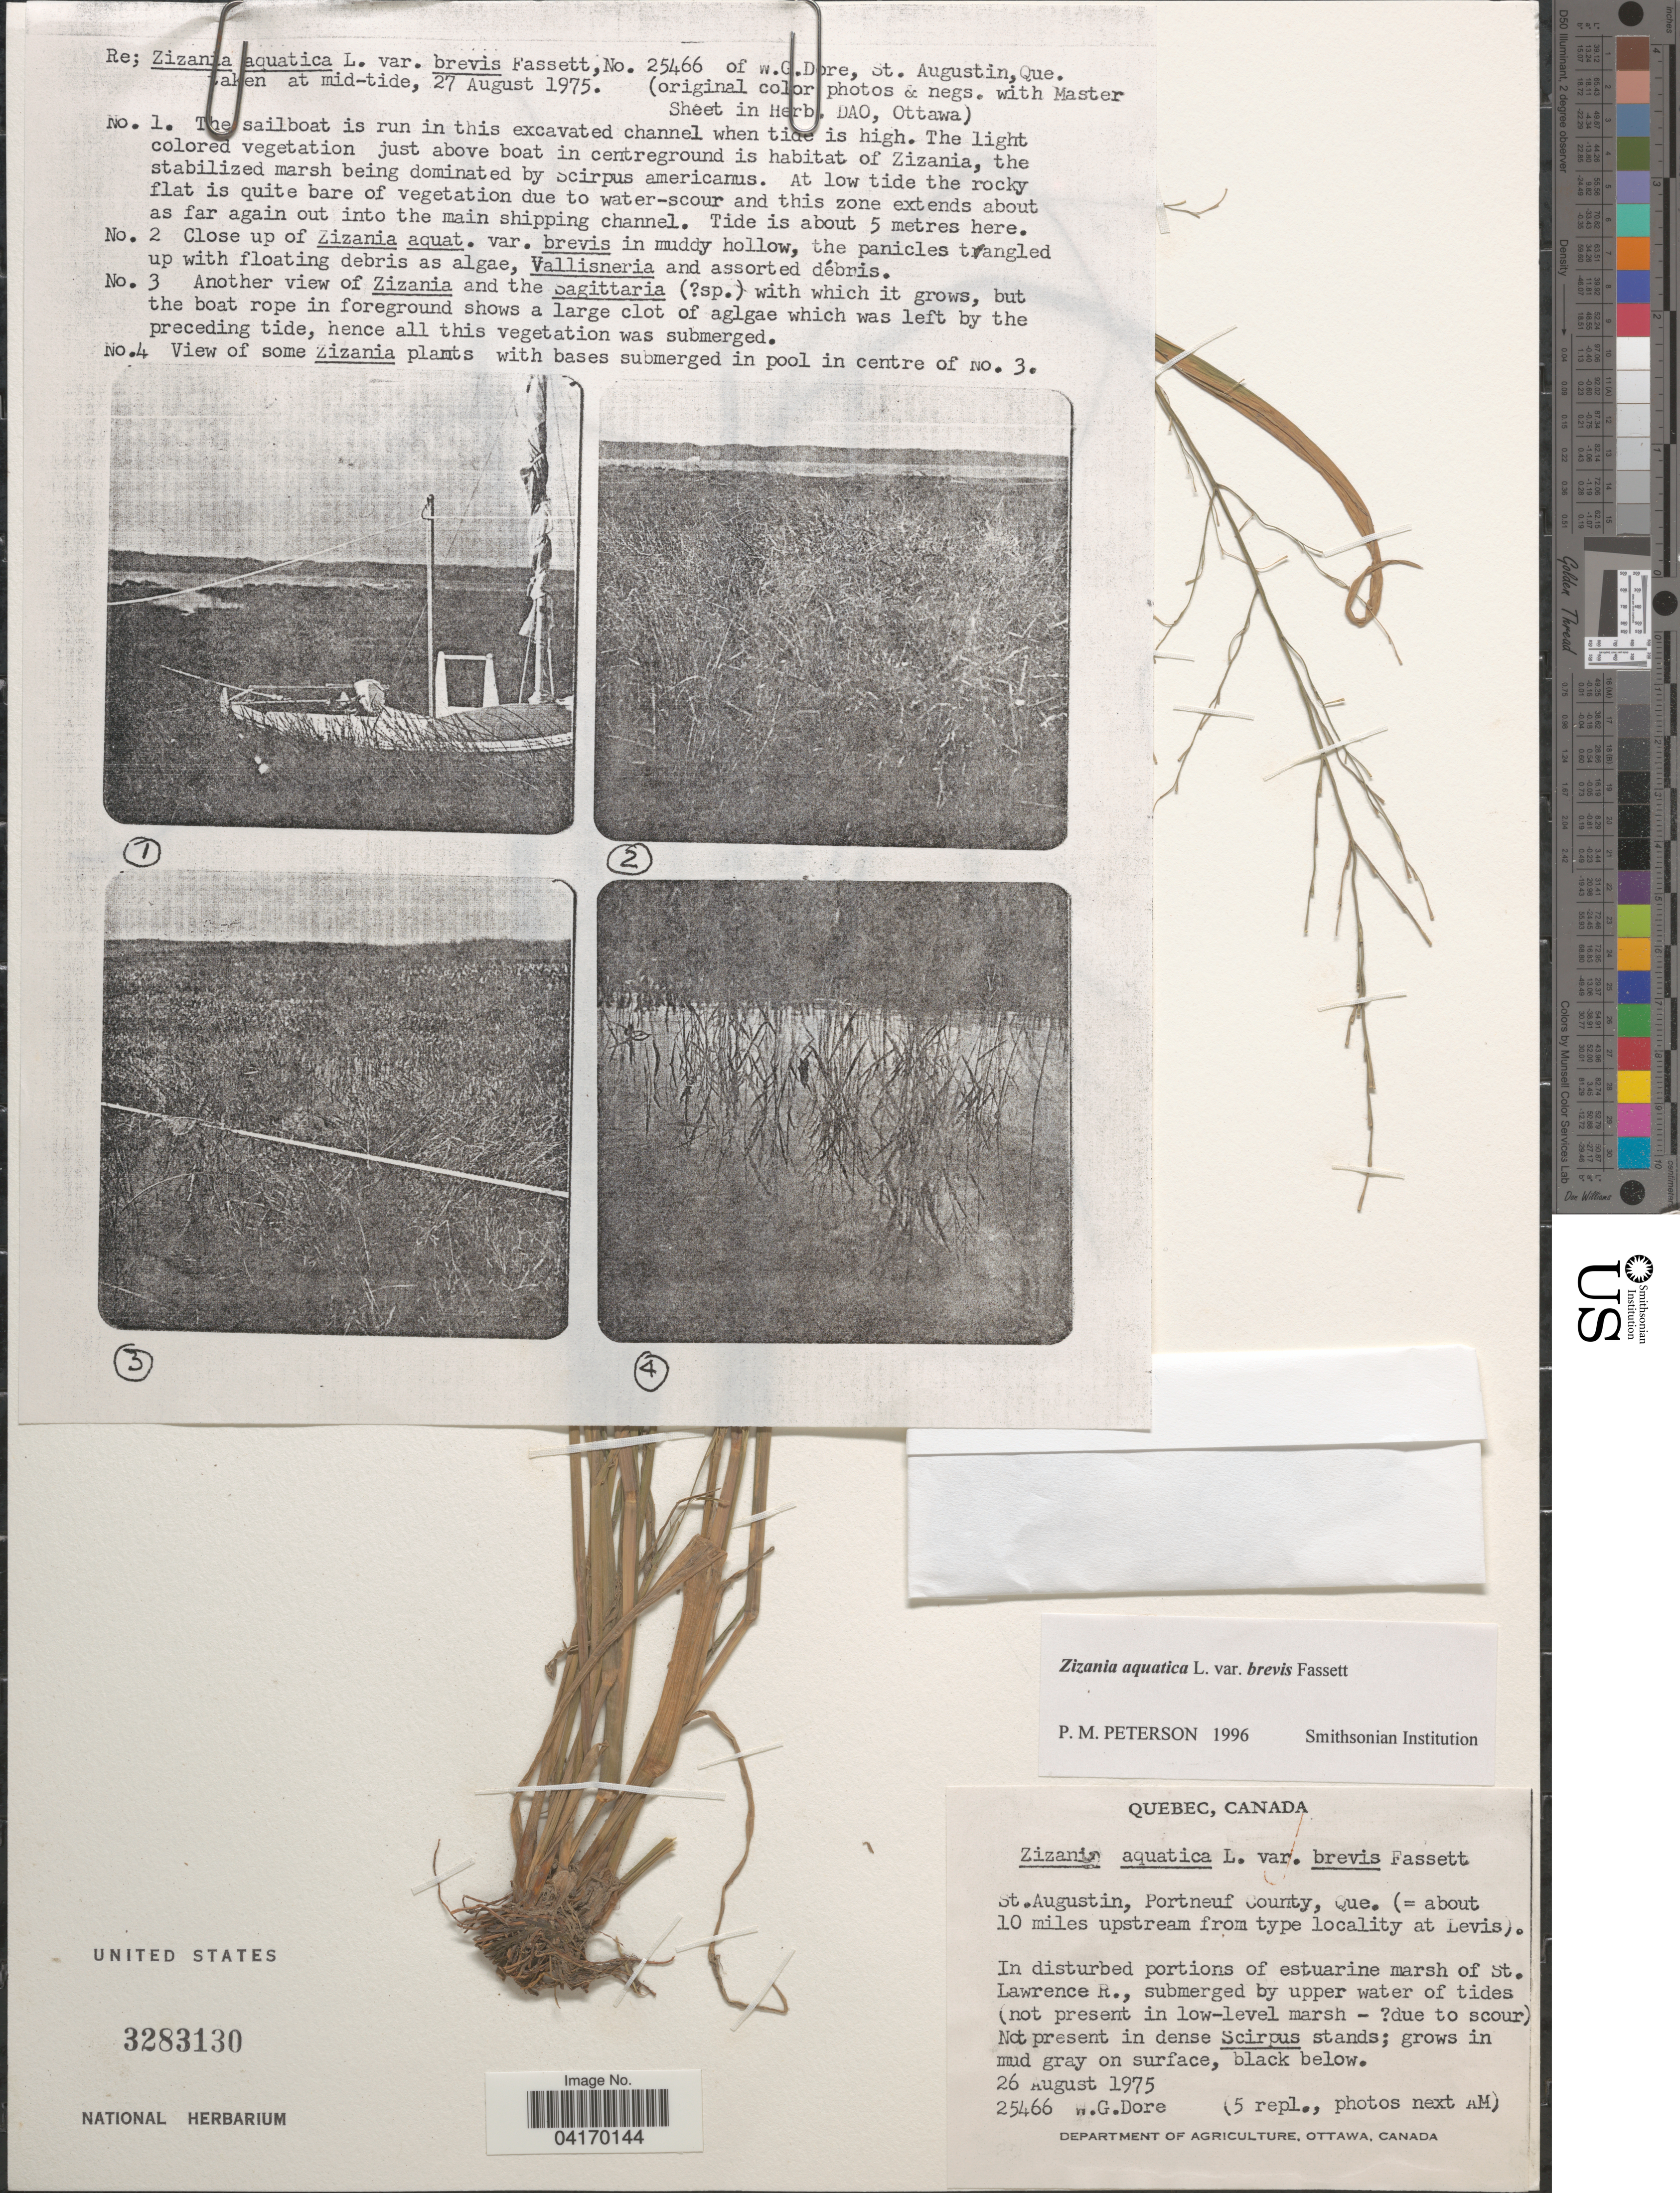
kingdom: Plantae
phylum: Tracheophyta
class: Liliopsida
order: Poales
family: Poaceae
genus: Zizania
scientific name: Zizania aquatica var. brevis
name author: Fassett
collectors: W. Dore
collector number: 25466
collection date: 1975-08-26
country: Canada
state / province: Quebec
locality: St. Augustin, Portneuf County (= about 10 miles upstream from type locality at Levis). In disturbed portions of estuarine marsh of St. Lawrence R.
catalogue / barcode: US 3283130